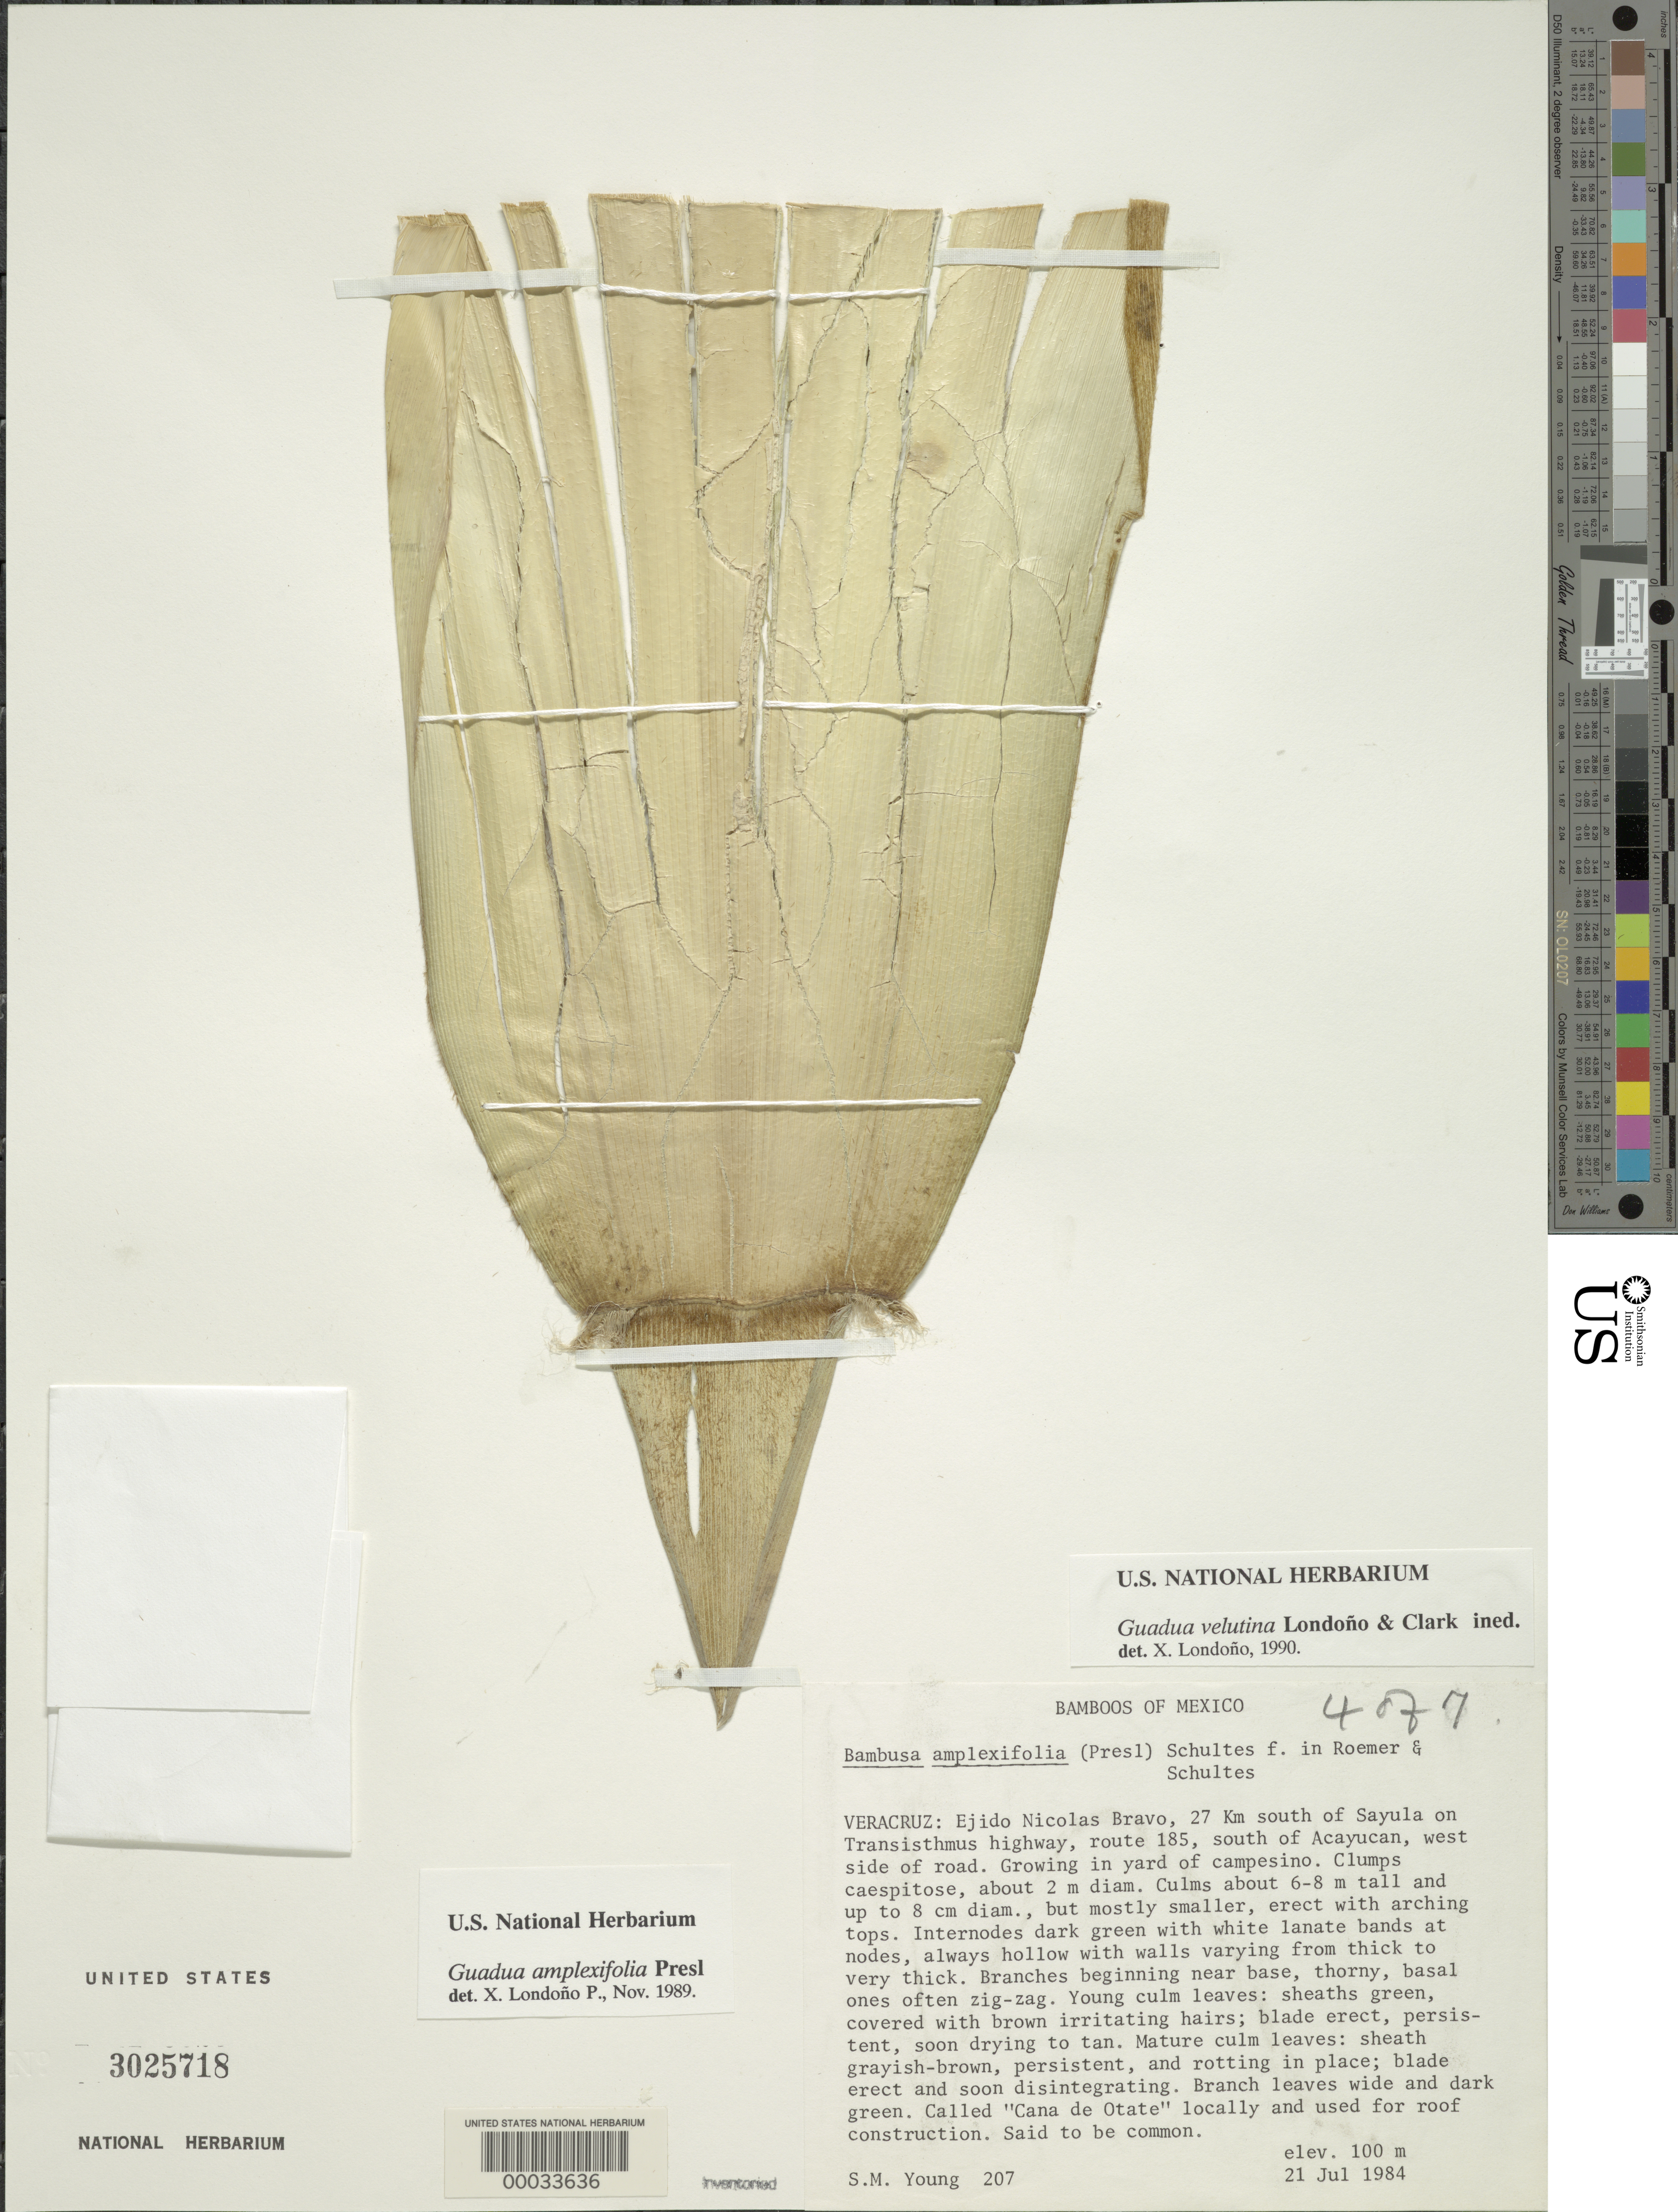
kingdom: Plantae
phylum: Tracheophyta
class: Liliopsida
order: Poales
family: Poaceae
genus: Guadua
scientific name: Guadua velutina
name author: Londoño & L.G. Clark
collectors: S. Young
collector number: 207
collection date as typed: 21 Jul 1984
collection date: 1984-07-21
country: Mexico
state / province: Veracruz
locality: Ejido Nicolas Bravo, 27 km S of Sayula on Transisthmus highway, route 185, S of Acayucan, W side of road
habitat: In yard of campesino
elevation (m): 100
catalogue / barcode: US 3025718